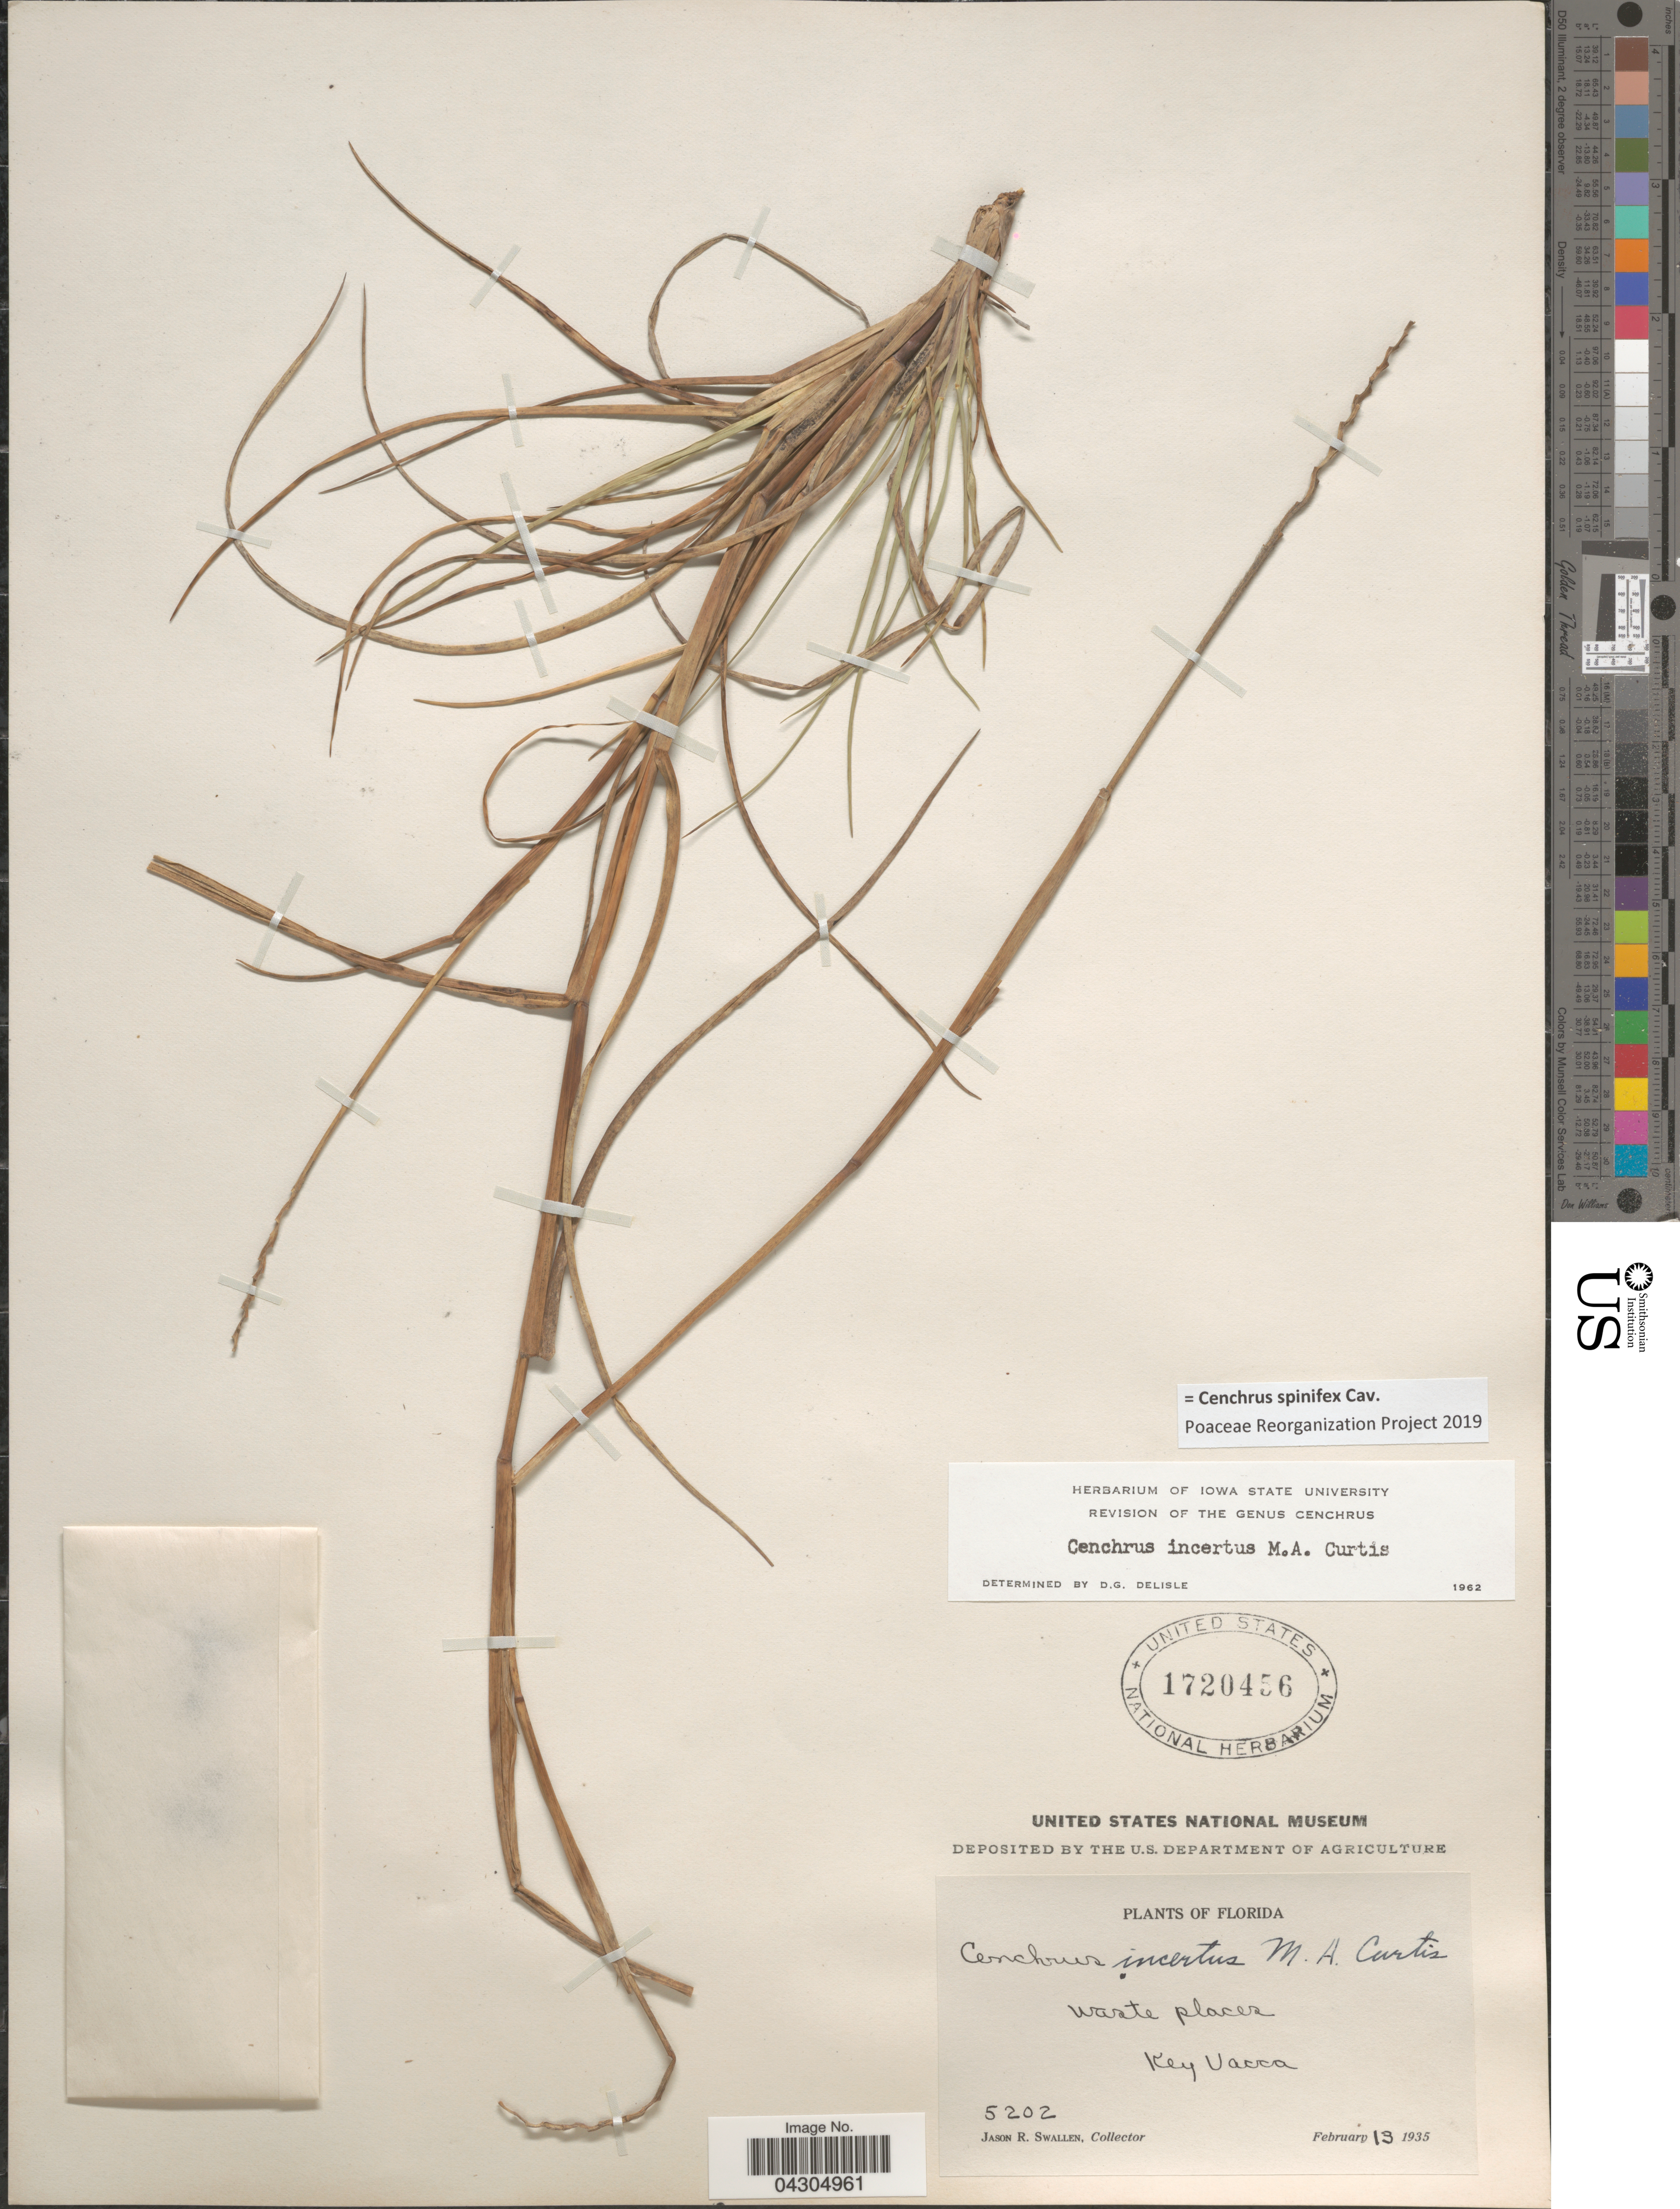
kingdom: Plantae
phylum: Tracheophyta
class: Liliopsida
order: Poales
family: Poaceae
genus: Cenchrus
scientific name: Cenchrus spinifex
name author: Cav.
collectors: J. R. Swallen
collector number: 5202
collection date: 1935-02-19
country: United States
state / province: Florida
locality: Waste places Key Vacca.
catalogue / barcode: US 1720456